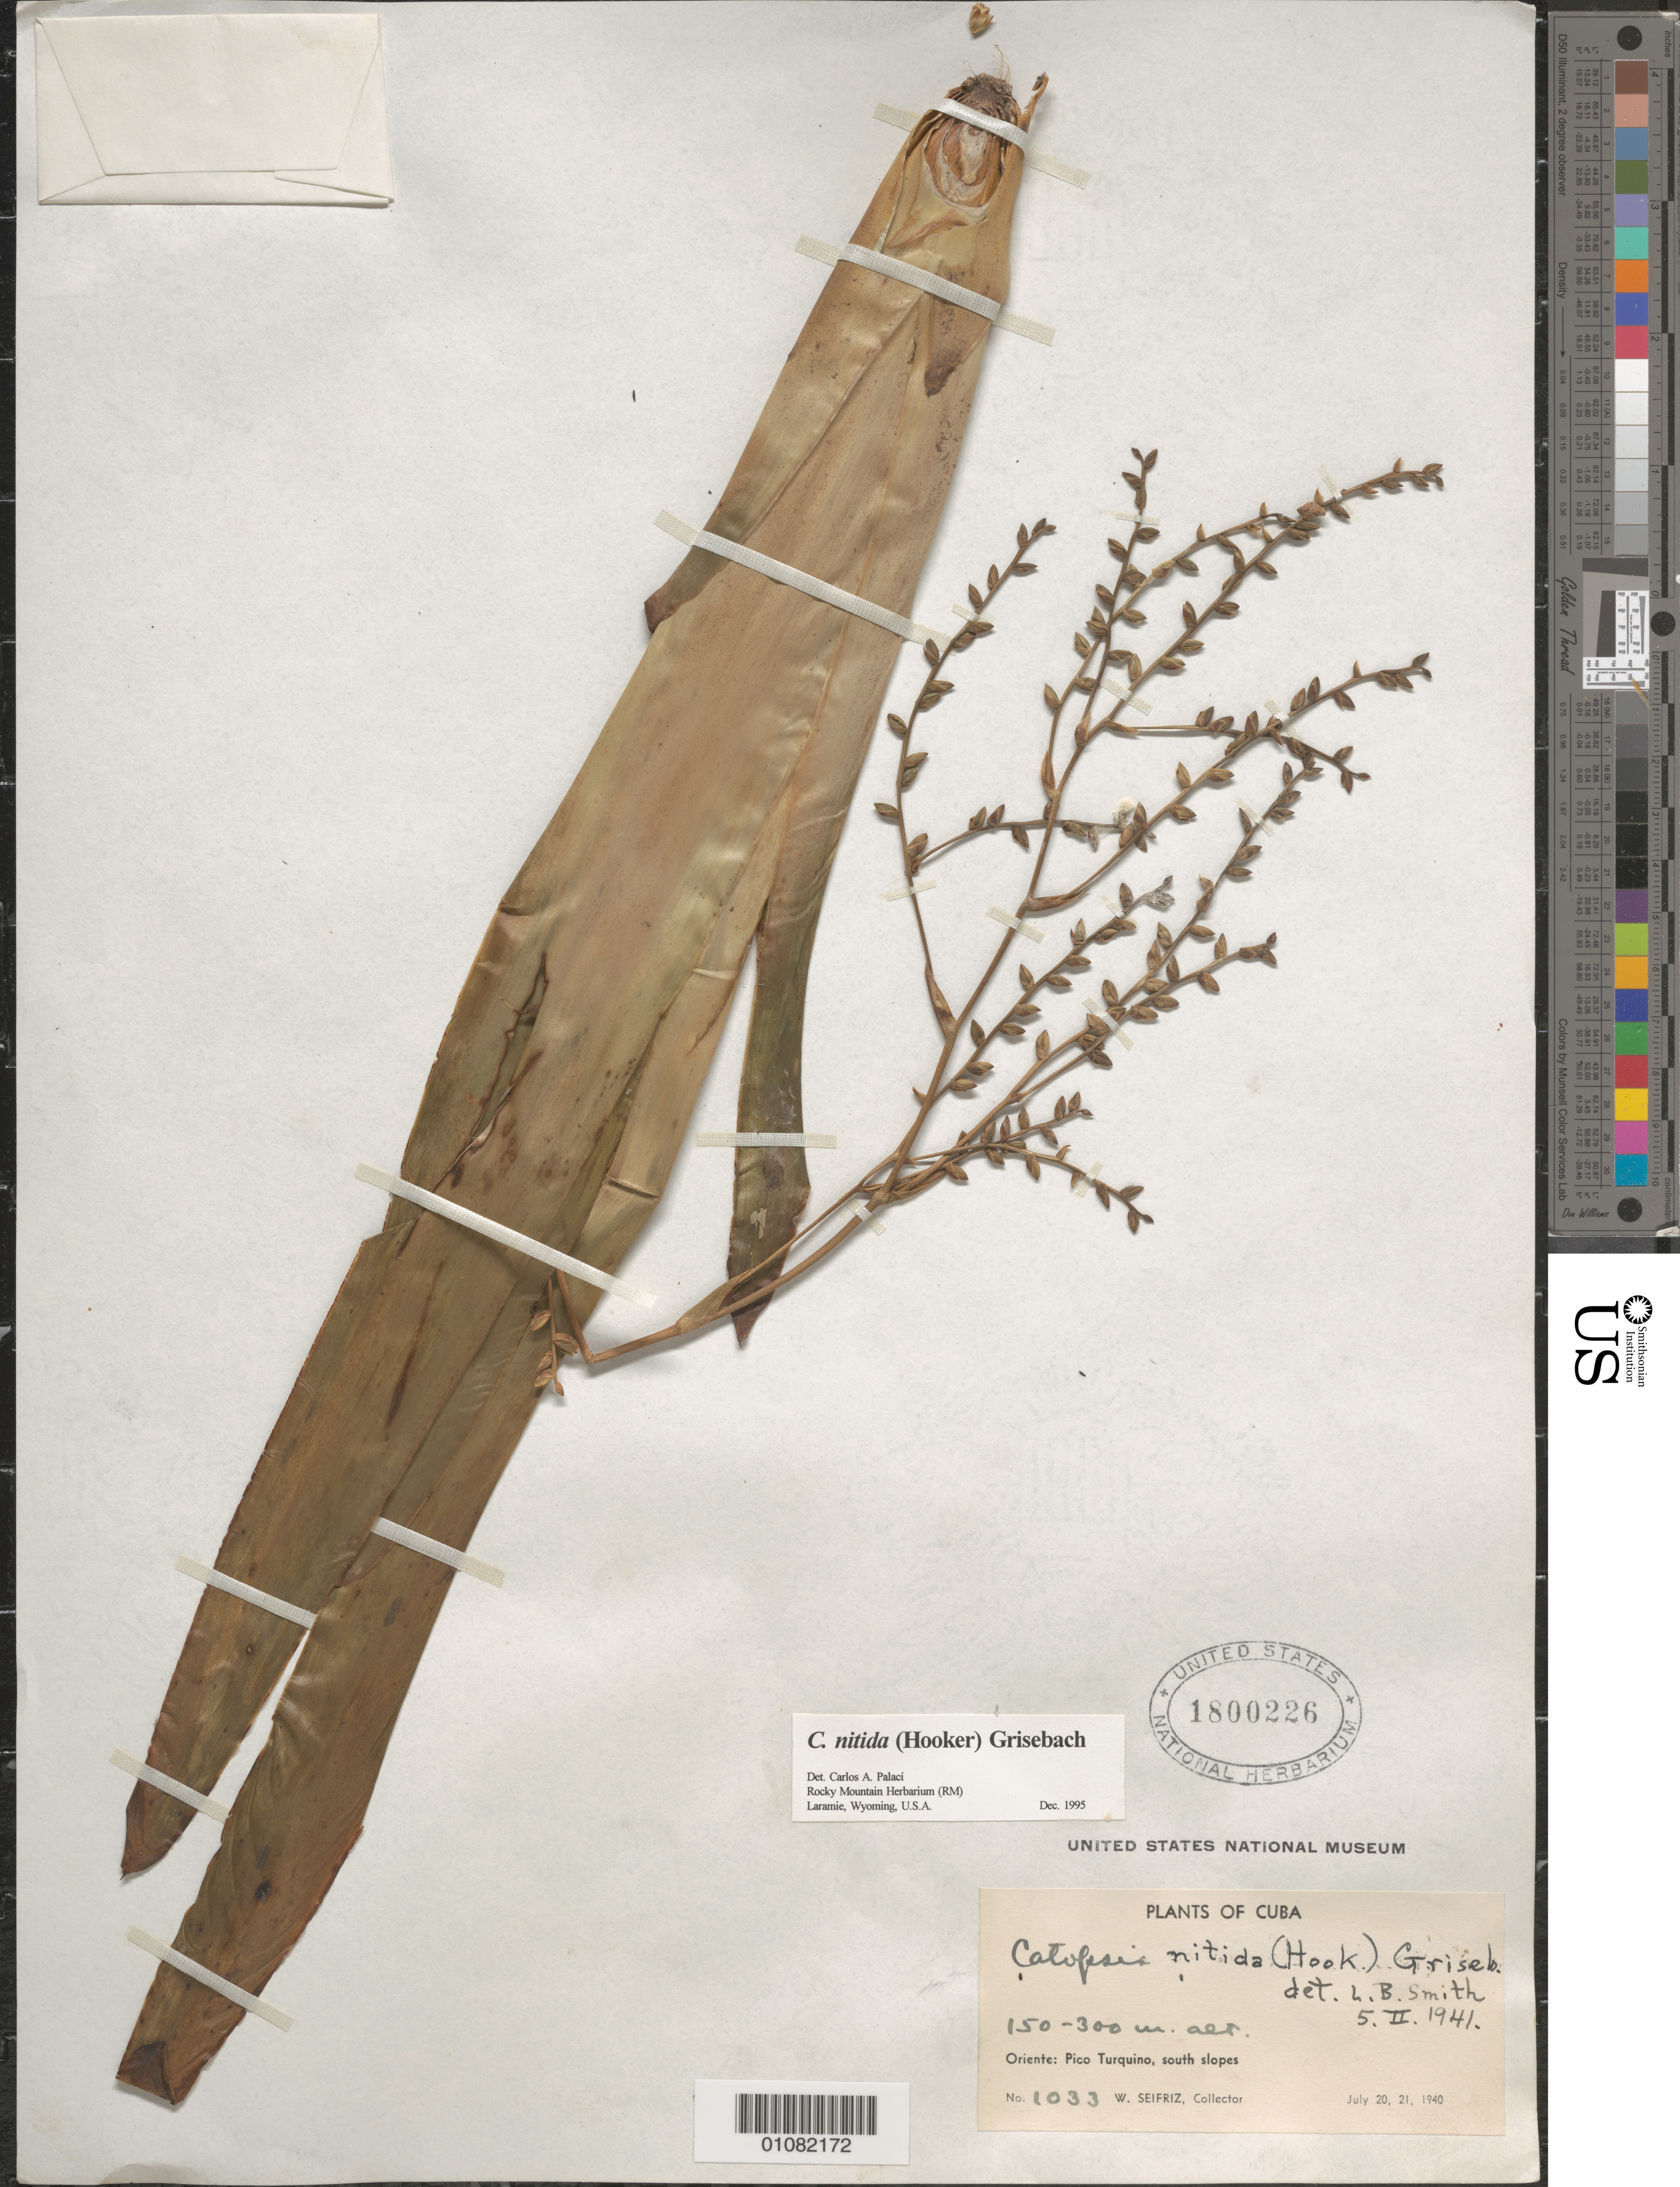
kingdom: Plantae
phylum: Tracheophyta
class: Liliopsida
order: Poales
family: Bromeliaceae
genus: Catopsis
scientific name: Catopsis nitida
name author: (Hook.) Griseb.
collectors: W. Seifriz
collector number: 1033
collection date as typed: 20 Jul 1940 to 21 Jul 1940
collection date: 1940-07-20/1940-07-21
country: Cuba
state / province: Santiago de Cuba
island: Cuba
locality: Oriente: Pico Turquino, S slopes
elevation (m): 150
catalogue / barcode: US 1800226